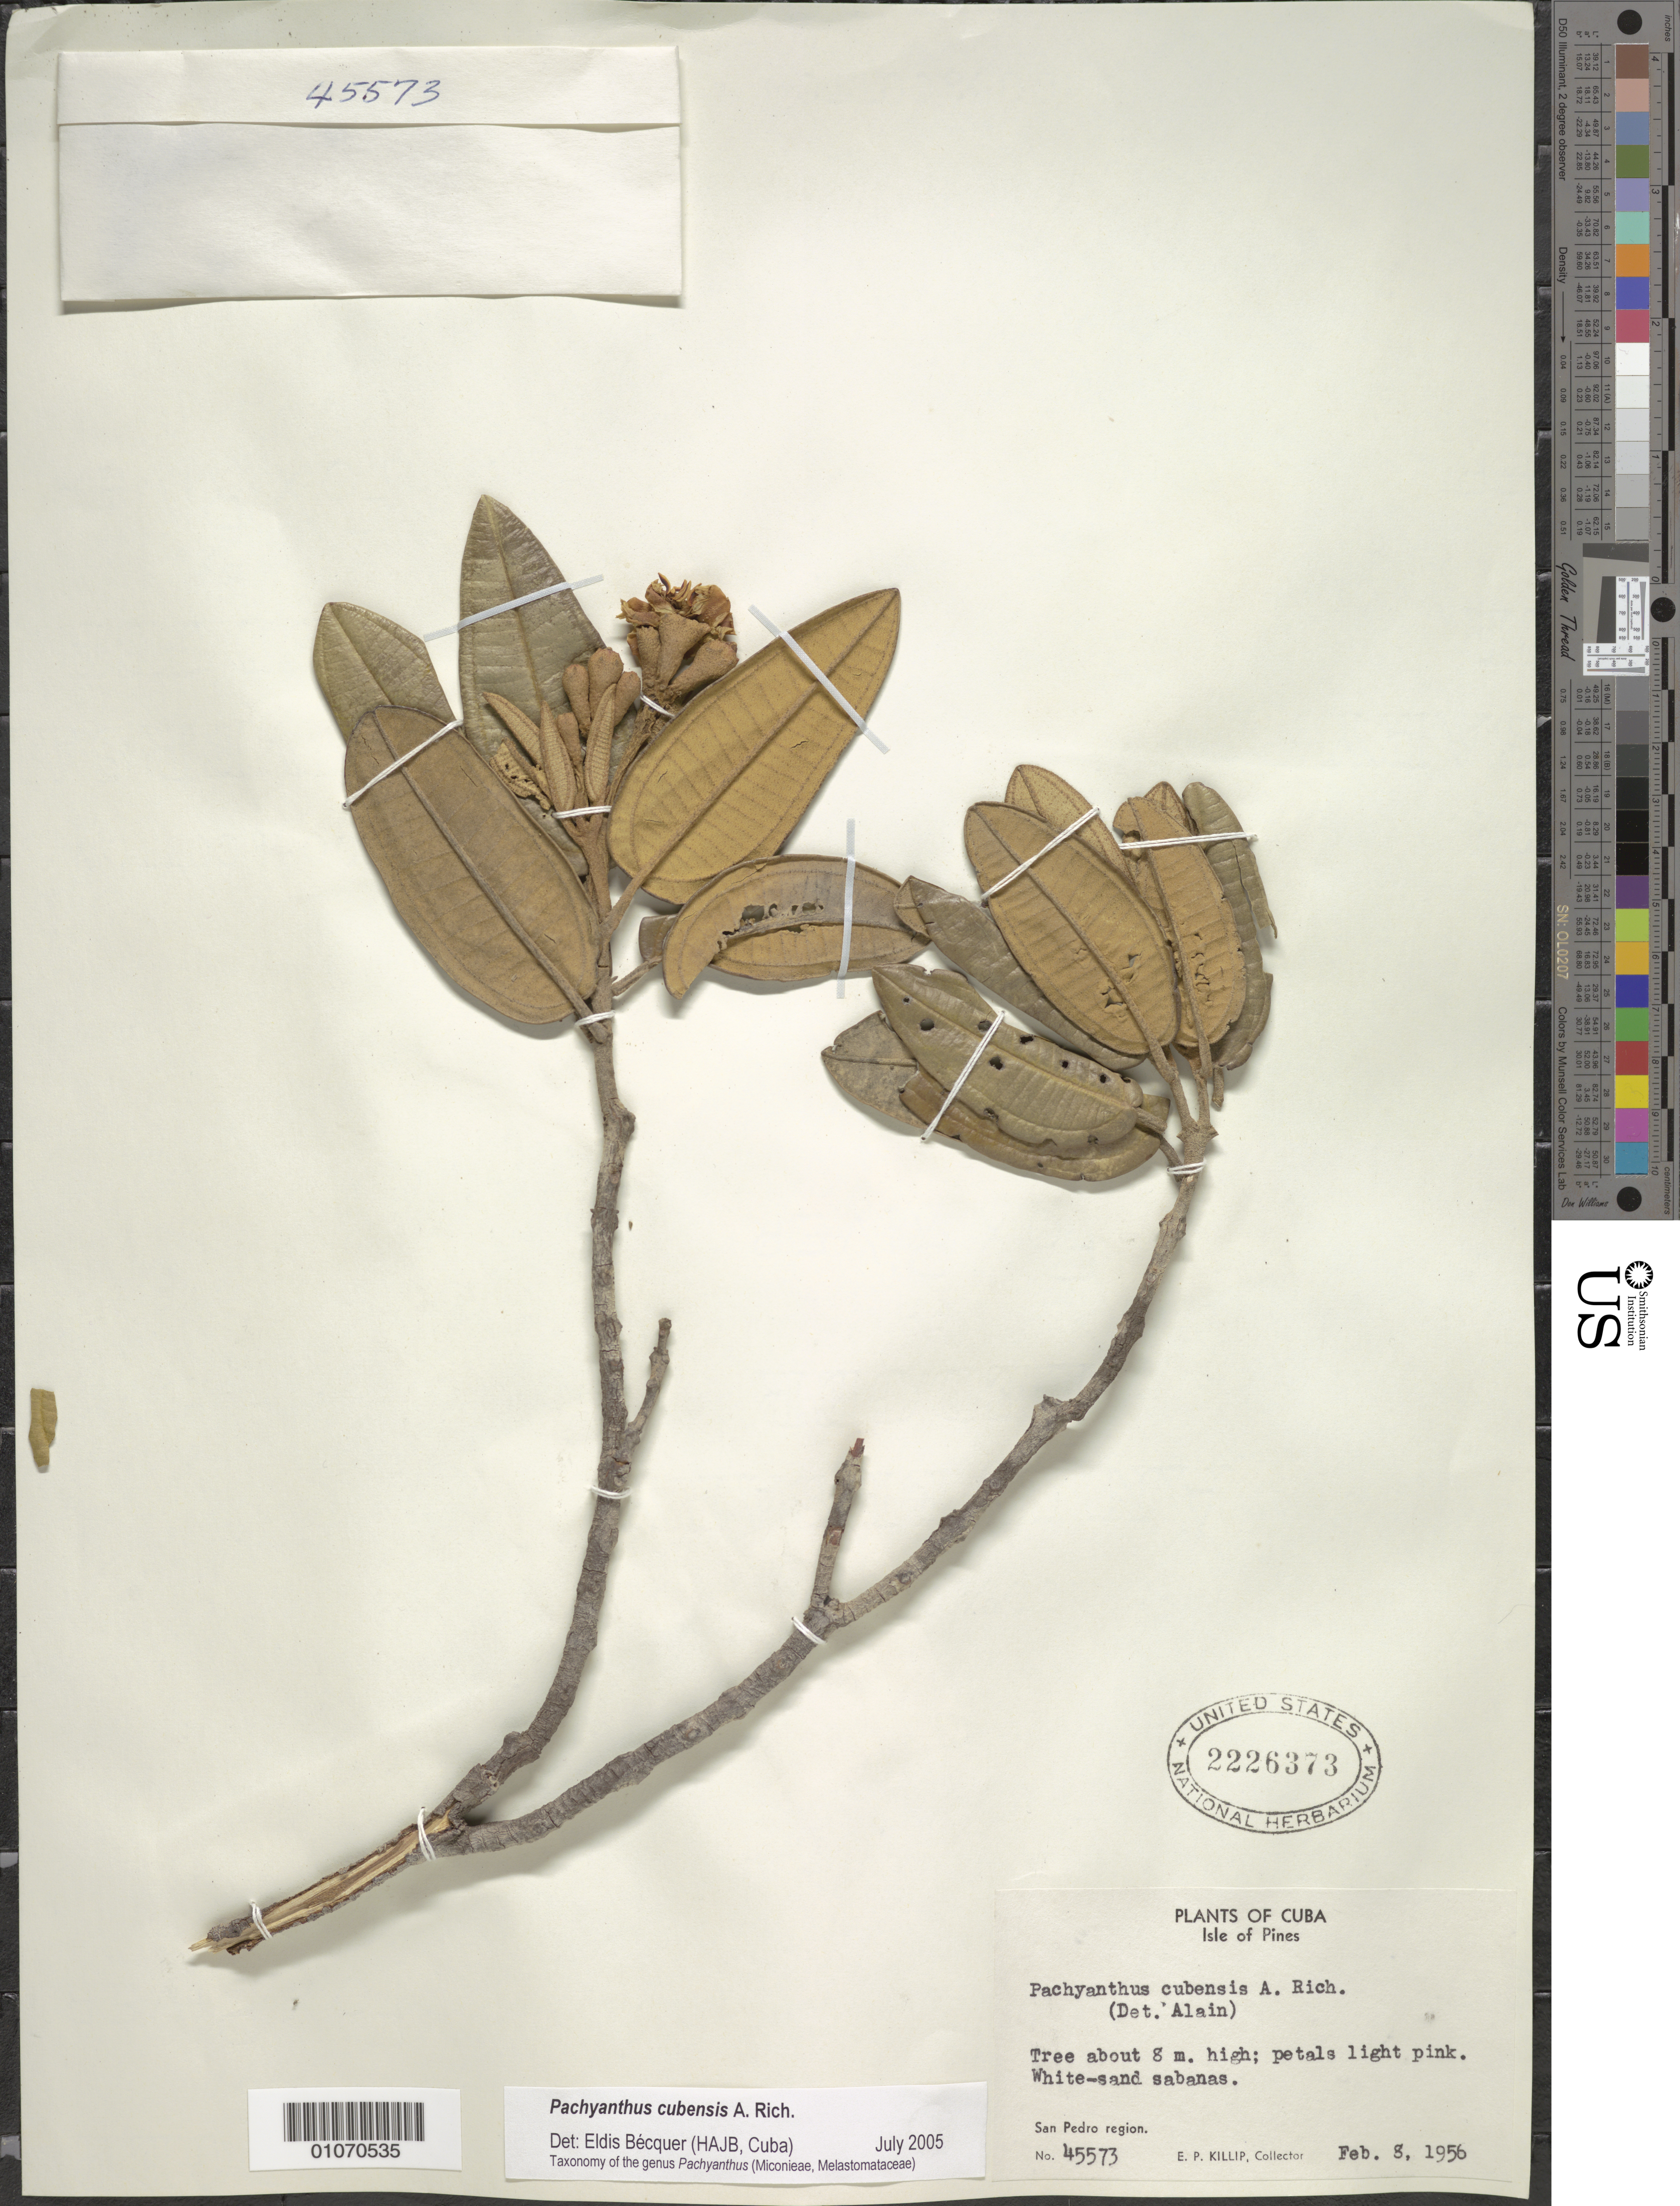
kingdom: Plantae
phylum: Tracheophyta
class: Magnoliopsida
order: Myrtales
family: Melastomataceae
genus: Pachyanthus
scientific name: Pachyanthus cubensis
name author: A. Rich.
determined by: Bécquer Granados, E. R., (HAJB)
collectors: E. P. Killip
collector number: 45573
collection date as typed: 08 Feb 1956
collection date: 1956-02-08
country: Cuba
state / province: Isla de La Juventud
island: Isla de la Juventud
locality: San Pedro region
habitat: White sand savannas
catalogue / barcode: US 2226373